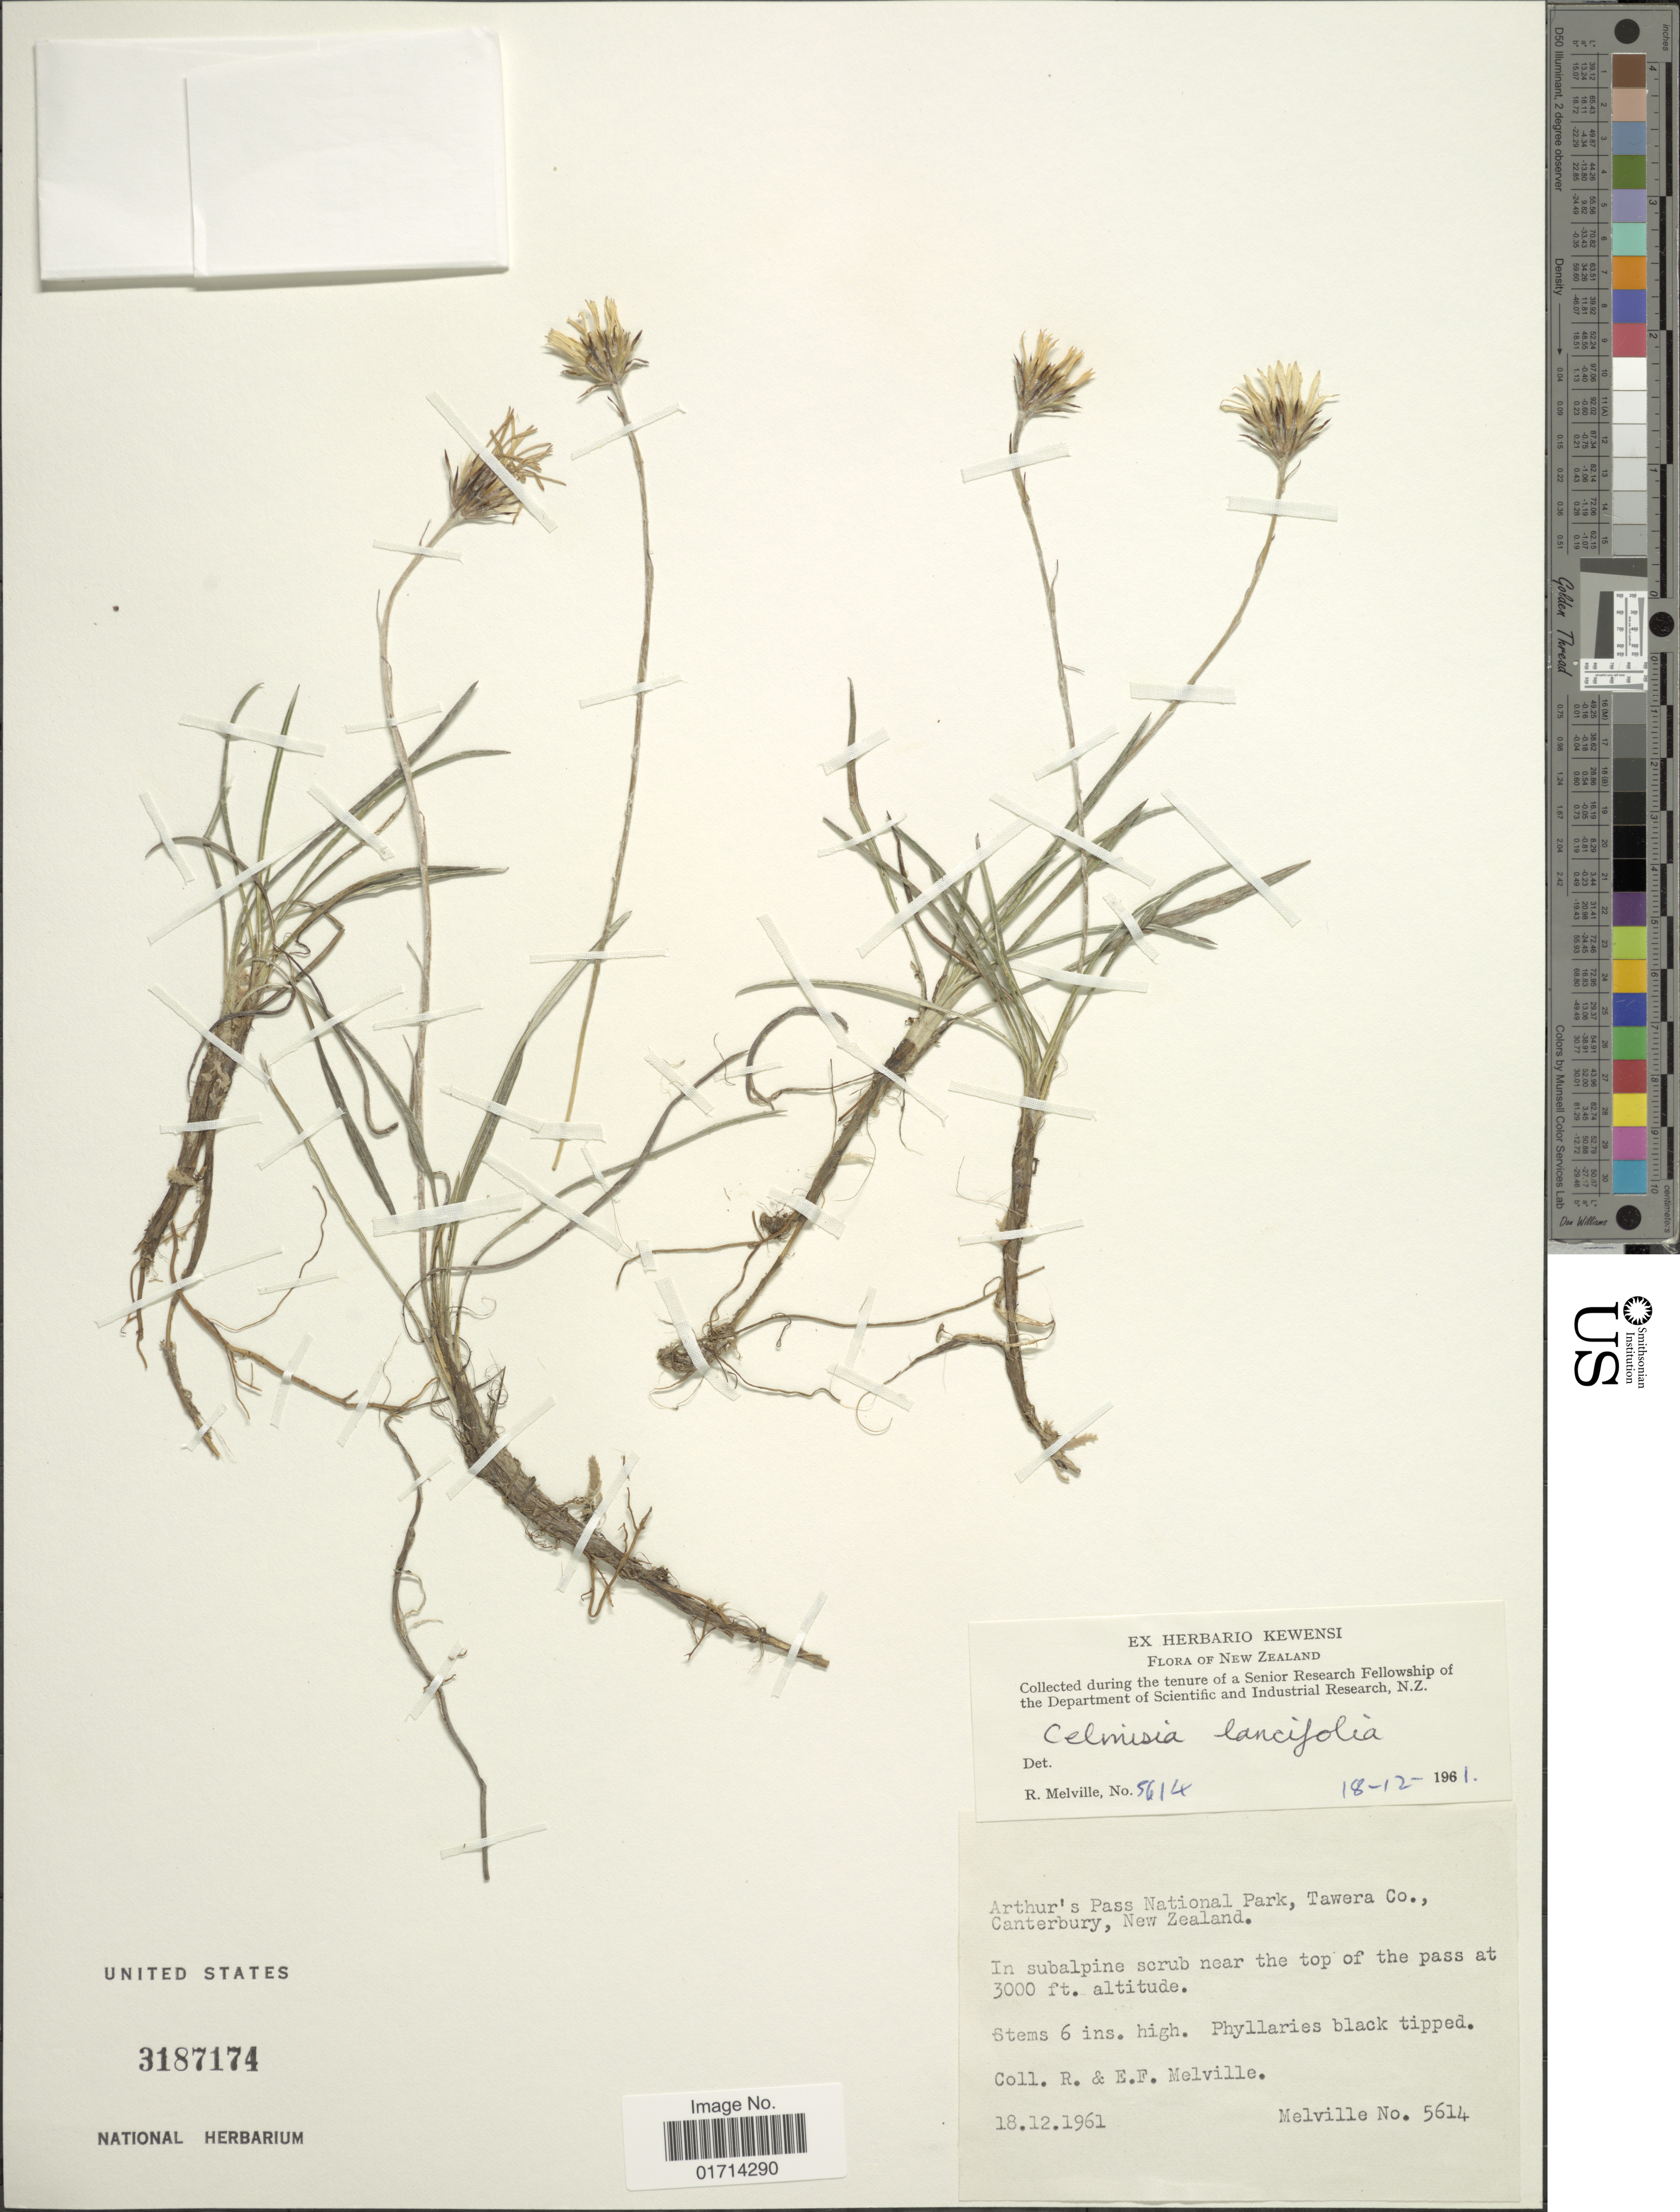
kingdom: Plantae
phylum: Tracheophyta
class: Magnoliopsida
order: Asterales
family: Asteraceae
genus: Celmisia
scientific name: Celmisia sp.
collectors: R. Melville & E. Melville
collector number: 5614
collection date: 1961-12-18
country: New Zealand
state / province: Canterbury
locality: Arthur's Pass National Park, Tawera Co.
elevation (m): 914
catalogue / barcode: US 3187174